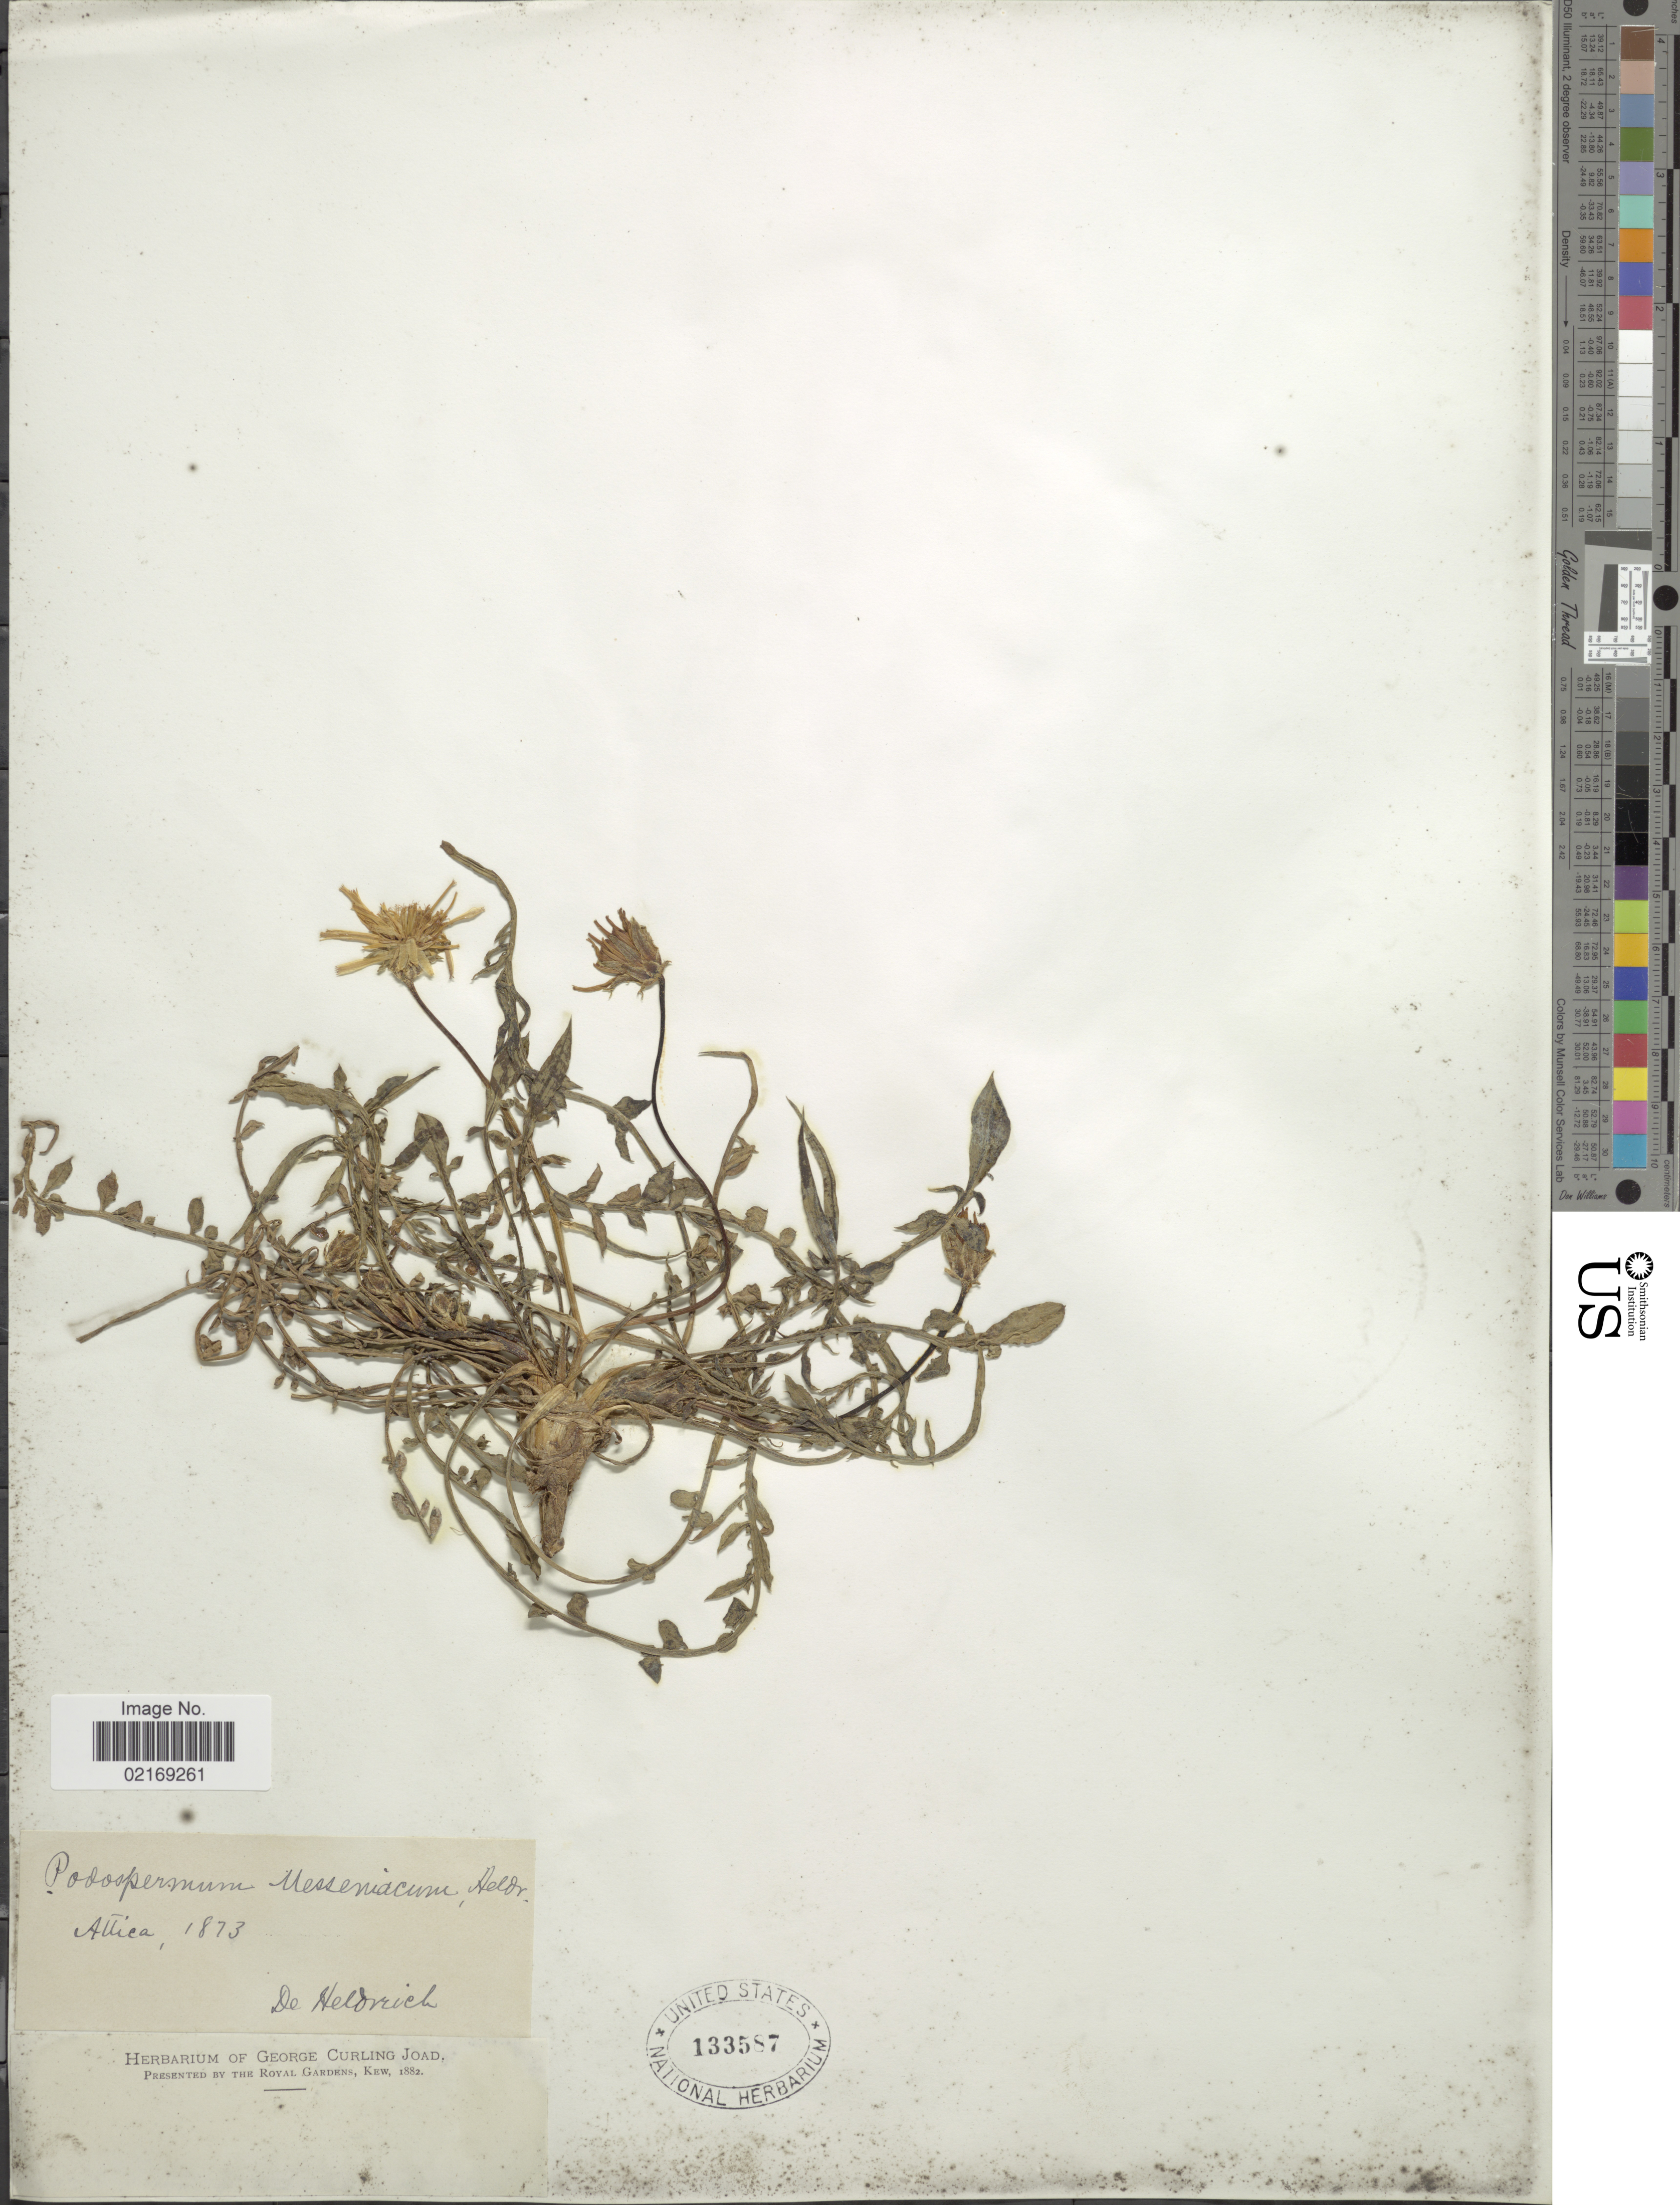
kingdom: Plantae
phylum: Tracheophyta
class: Magnoliopsida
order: Asterales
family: Asteraceae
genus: Podospermum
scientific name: Podospermum canum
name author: C.A. Mey.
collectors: -. De Heldreich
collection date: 1873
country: Greece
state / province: Attica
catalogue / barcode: US 133587